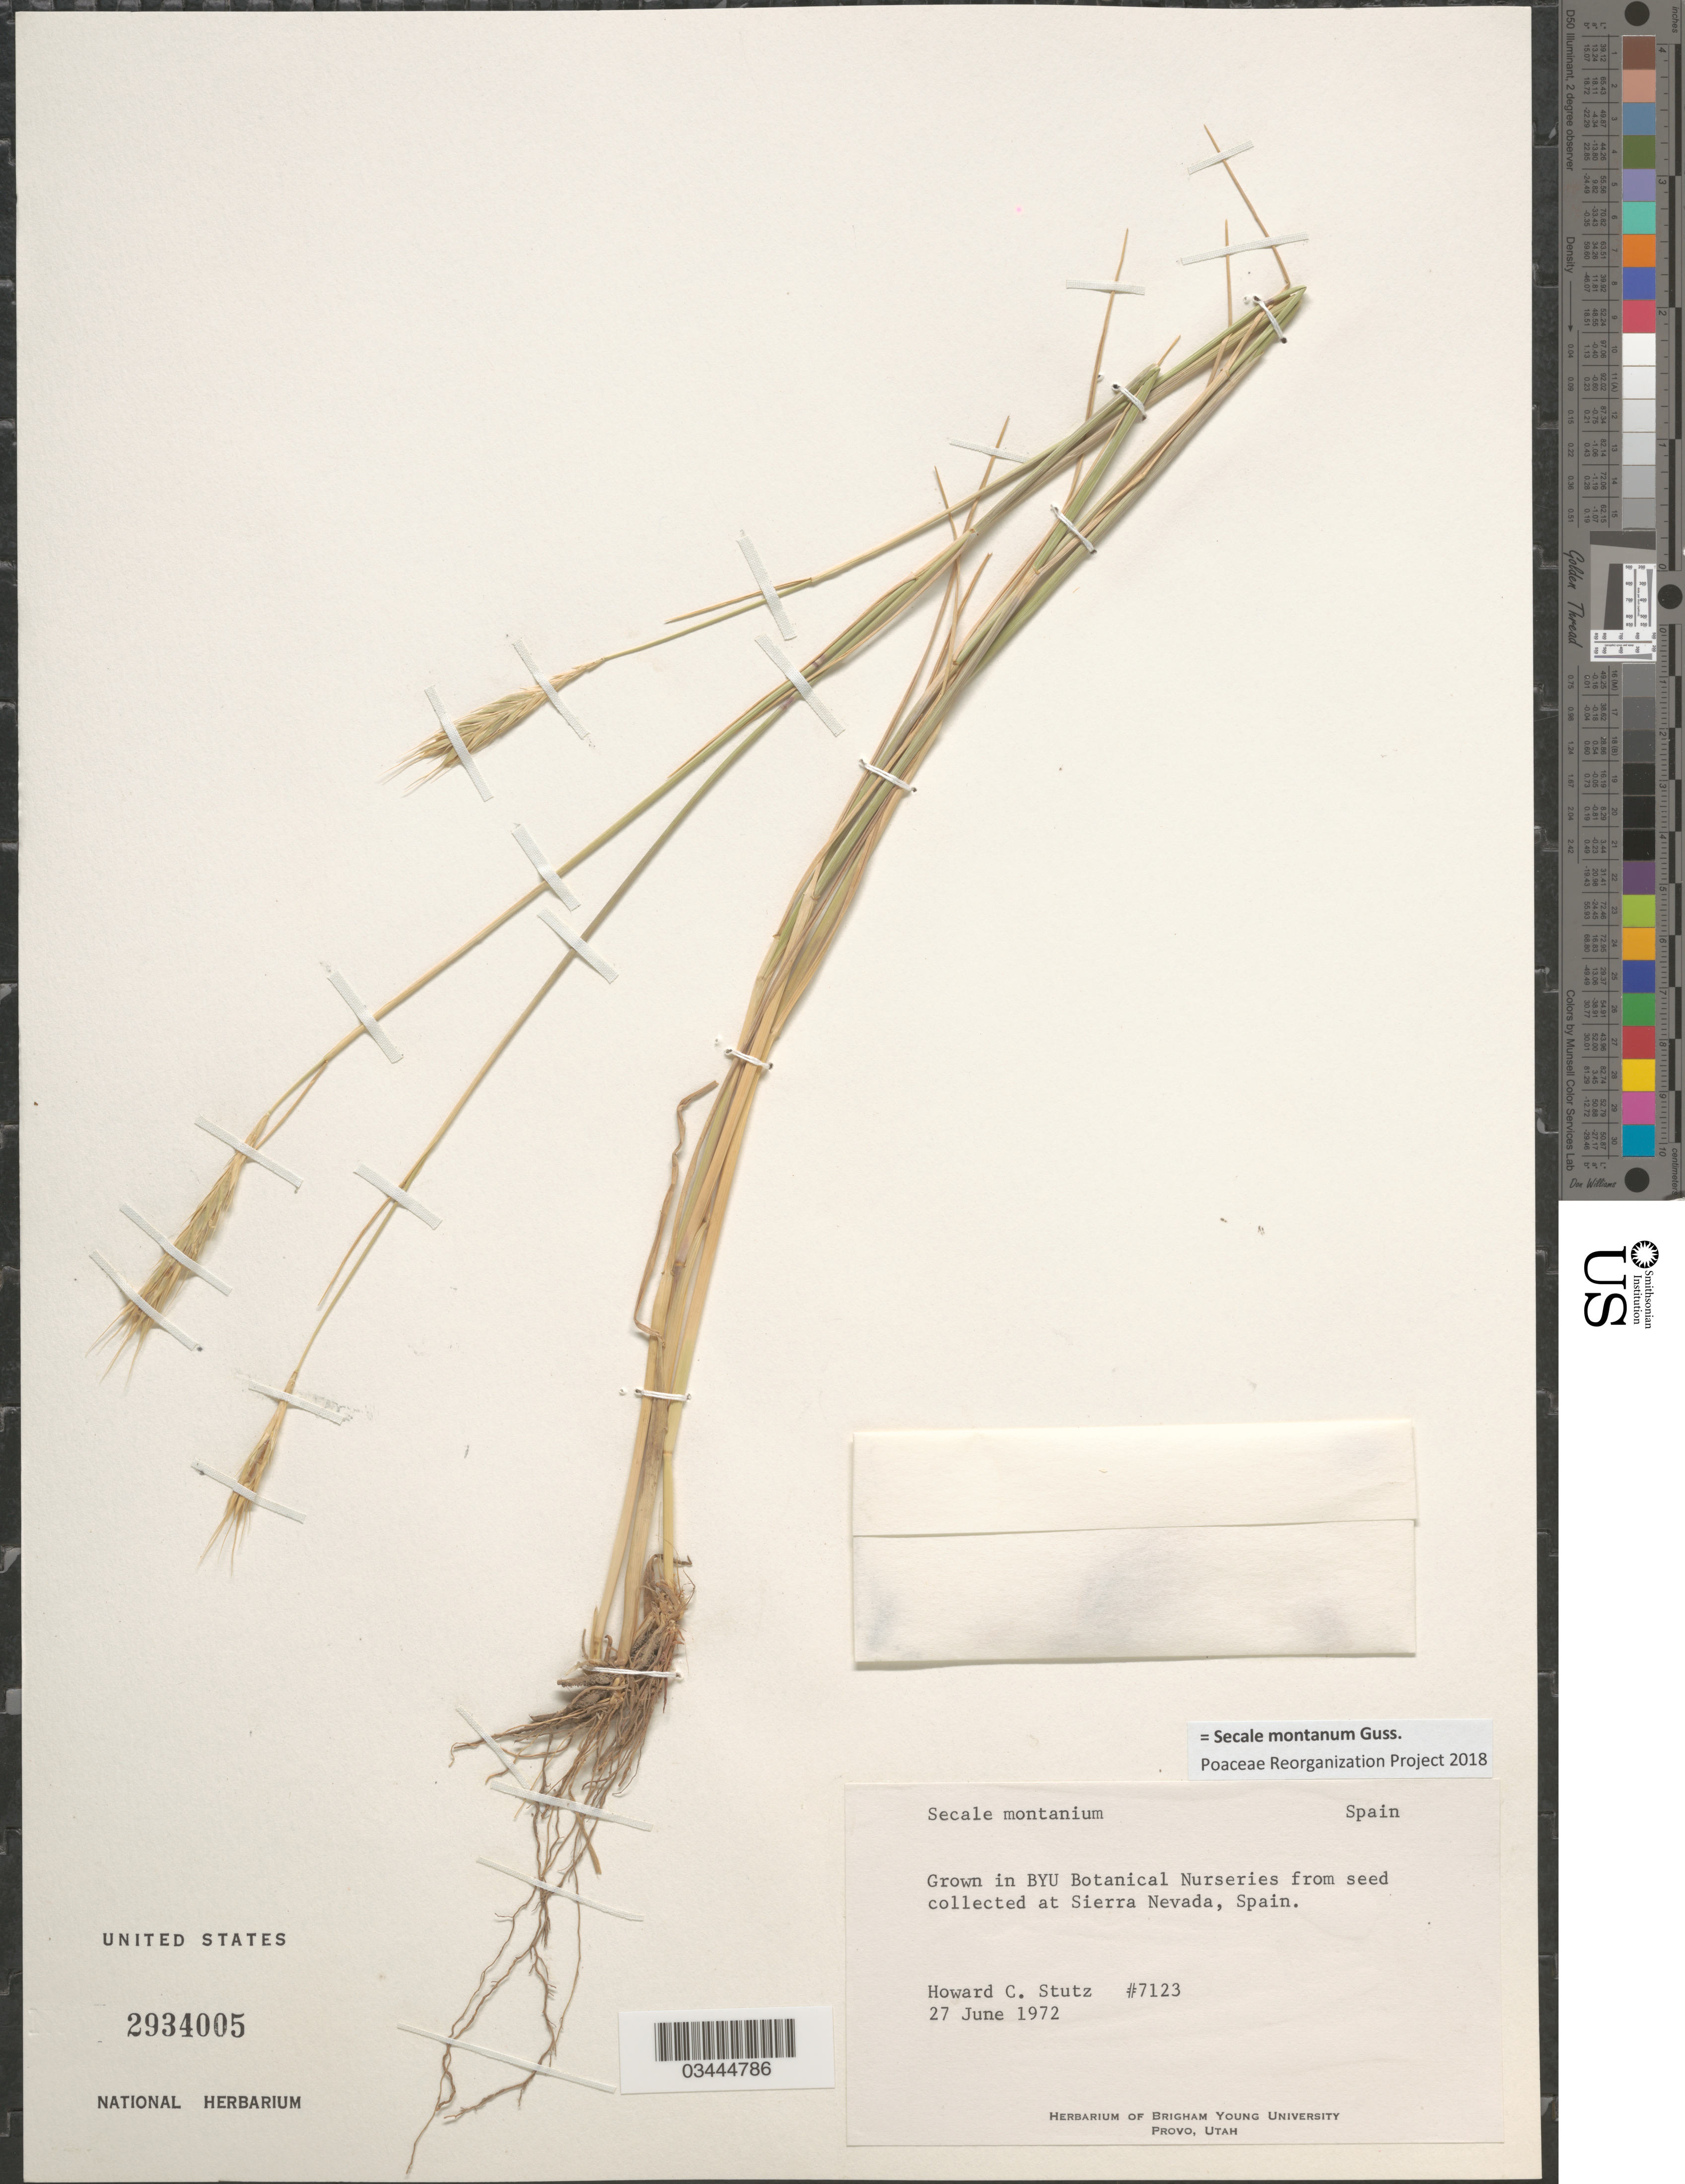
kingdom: Plantae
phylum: Tracheophyta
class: Liliopsida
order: Poales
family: Poaceae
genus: Secale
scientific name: Secale montanum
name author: Gussone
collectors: H. Stutz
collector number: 7123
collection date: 1972-06-27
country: United States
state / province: Utah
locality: In BYU Botanical Nurseries.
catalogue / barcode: US 2934005